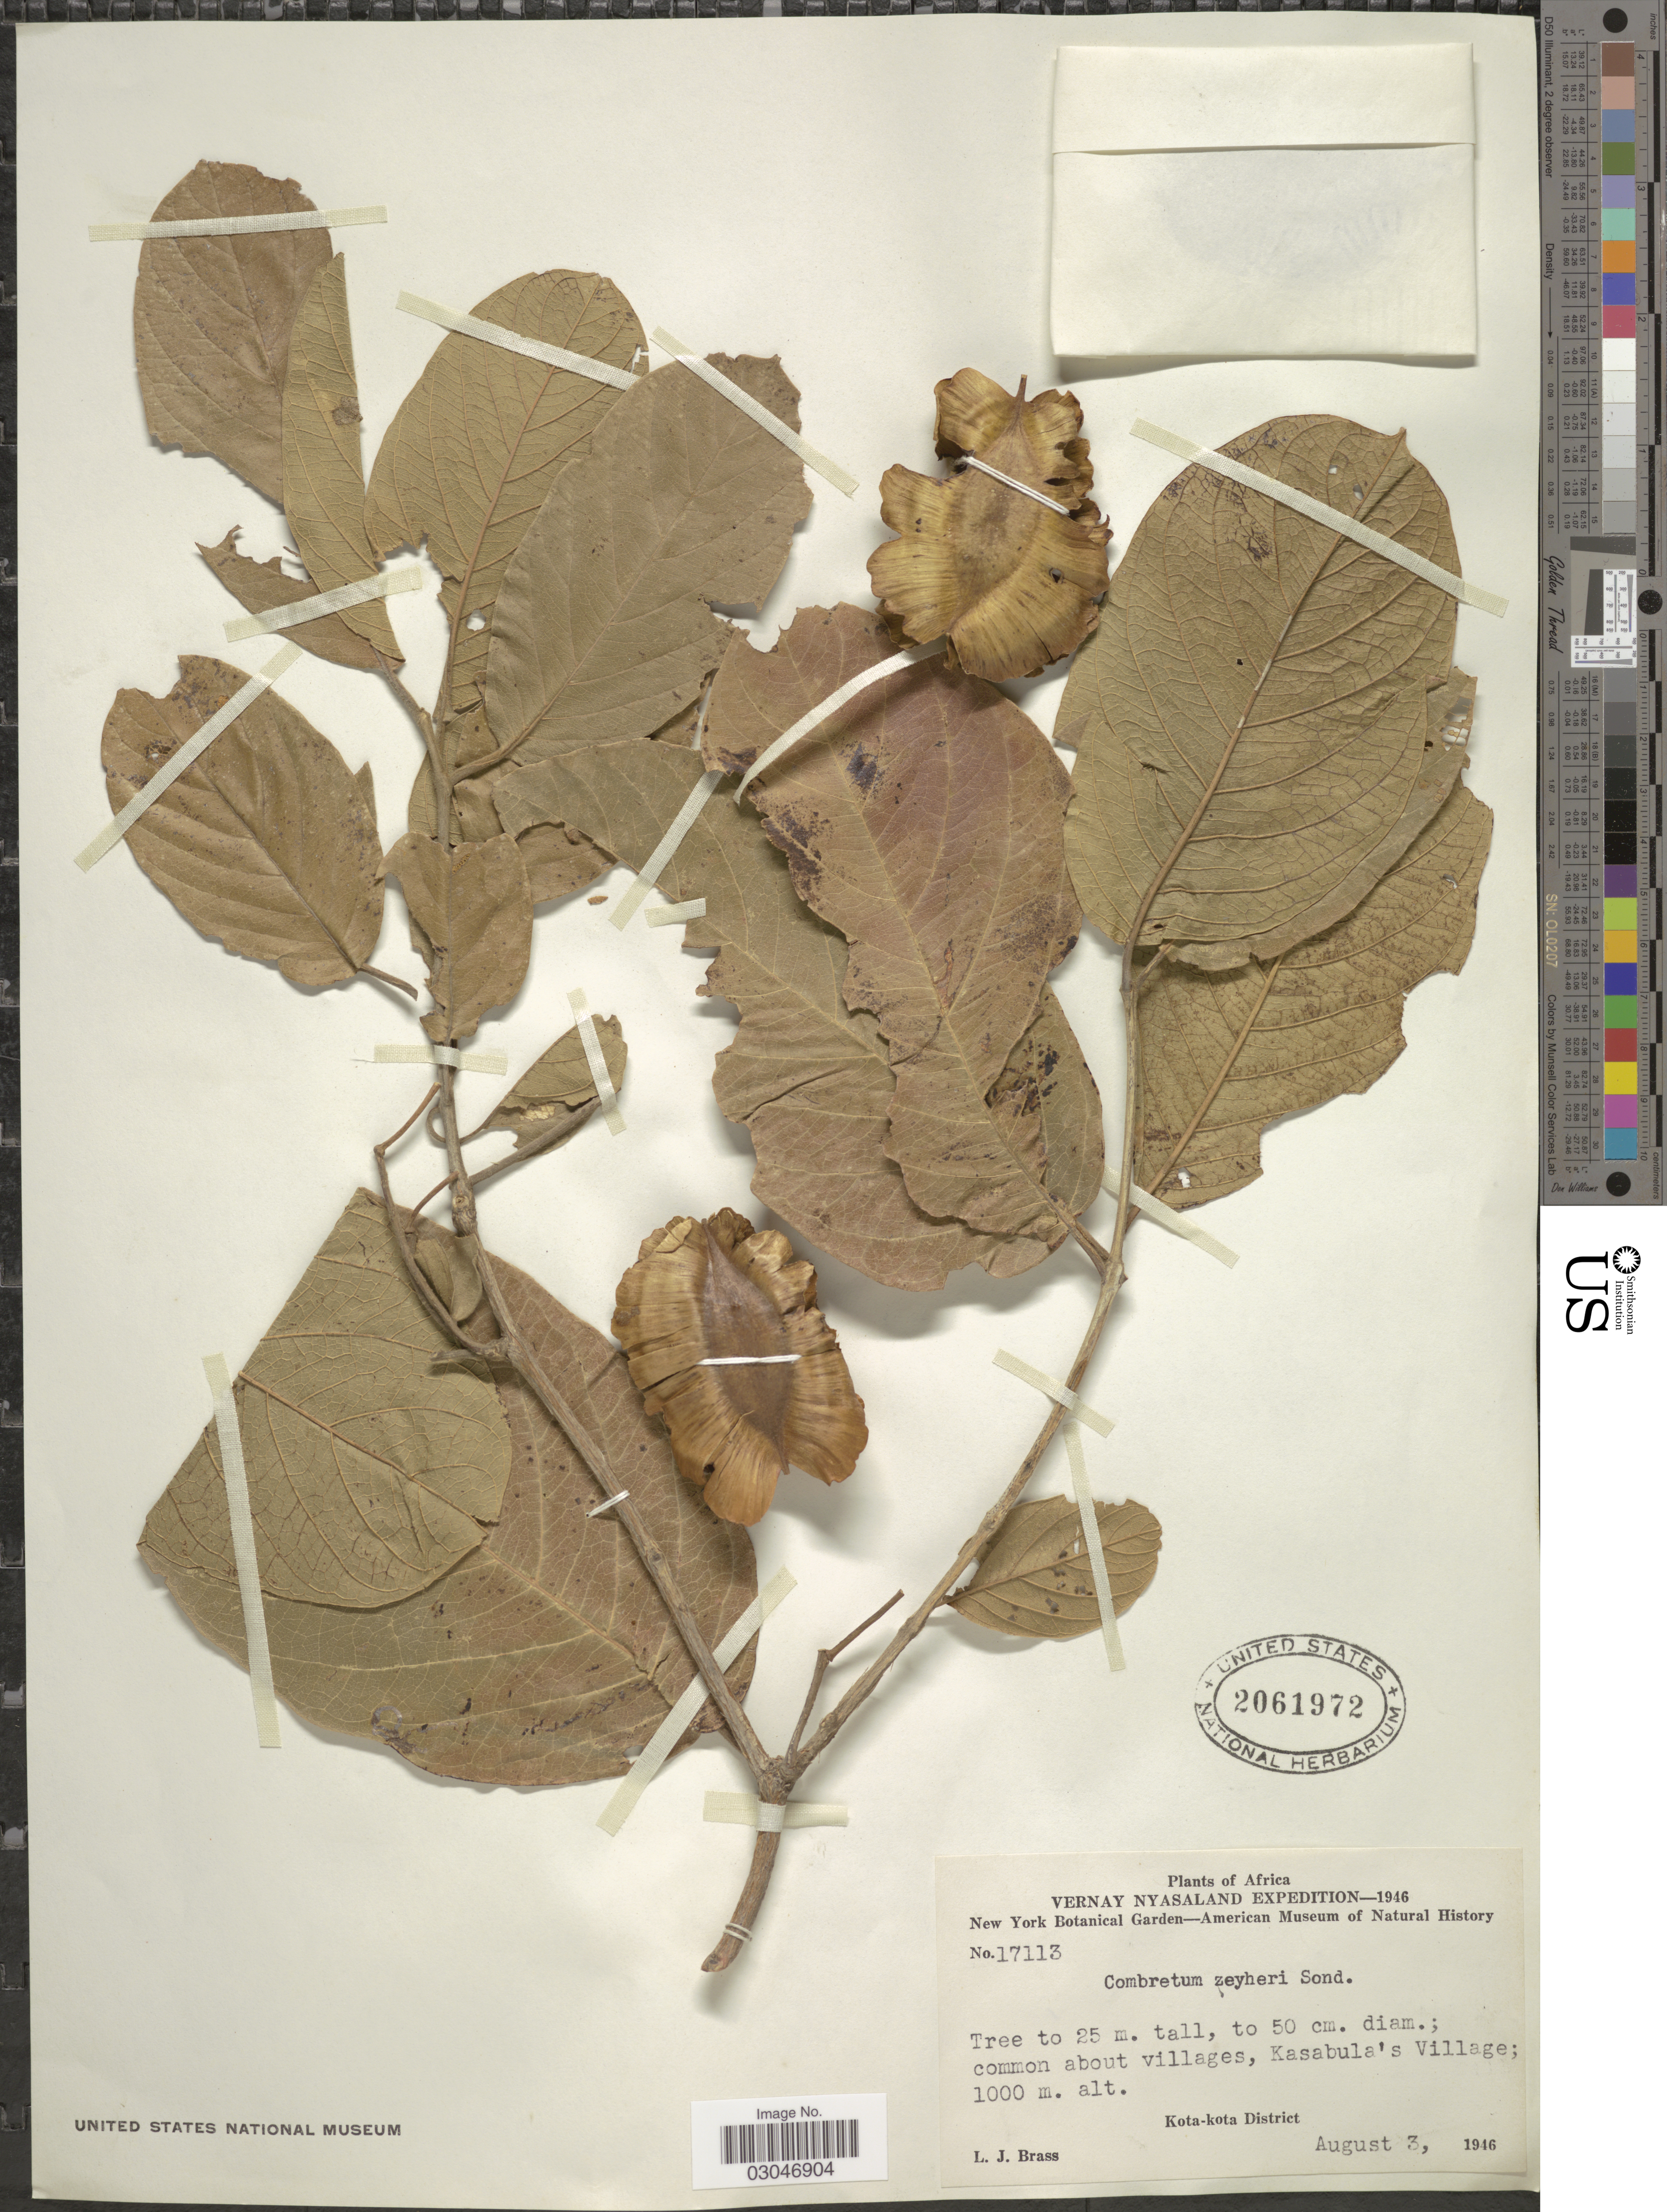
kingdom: Plantae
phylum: Tracheophyta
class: Magnoliopsida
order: Myrtales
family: Combretaceae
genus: Combretum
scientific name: Combretum zeyheri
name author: Sond.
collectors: L. J. Brass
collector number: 17113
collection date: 1946-08-03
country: Malawi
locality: Vernay Nyasaland, common about villages, Kasabula's Village.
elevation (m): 1000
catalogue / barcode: US 2061972